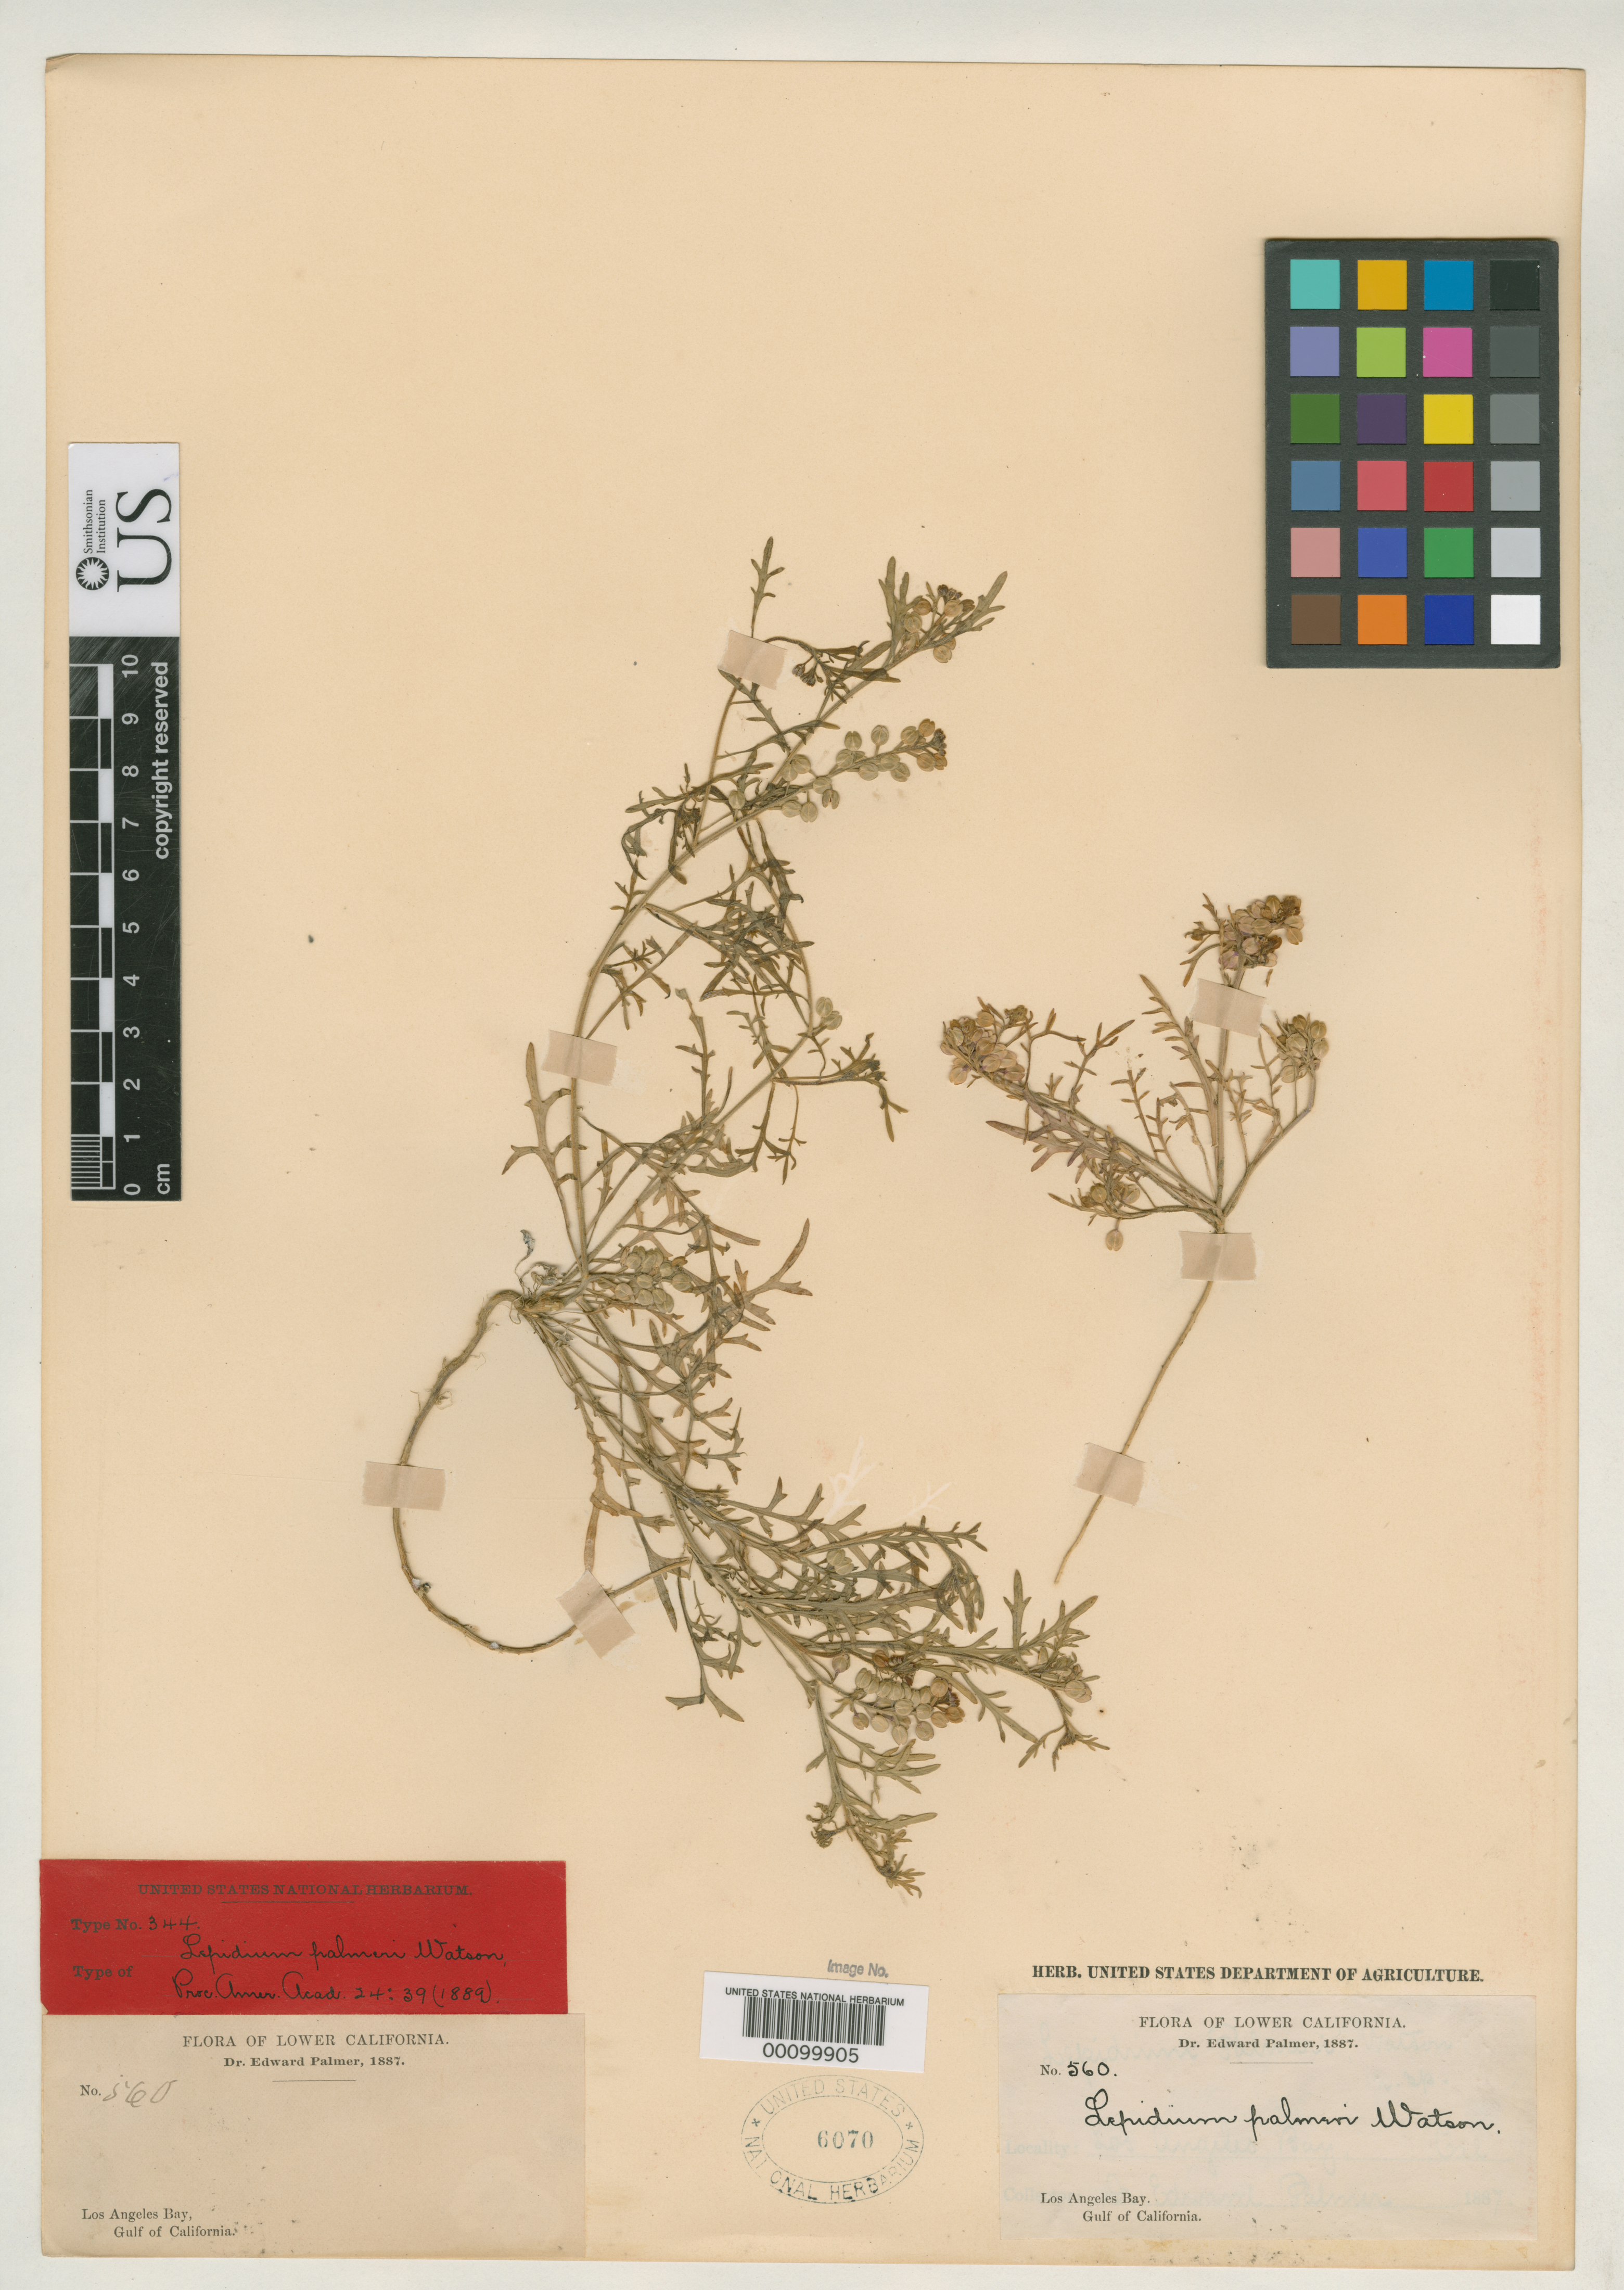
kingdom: Plantae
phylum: Tracheophyta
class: Magnoliopsida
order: Brassicales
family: Brassicaceae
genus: Lepidium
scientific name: Lepidium palmeri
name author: S. Watson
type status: Type Collection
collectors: E. Palmer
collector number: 560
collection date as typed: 1887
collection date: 1887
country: Mexico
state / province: Baja California Norte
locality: Los Angeles Bay.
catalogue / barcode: US 6070